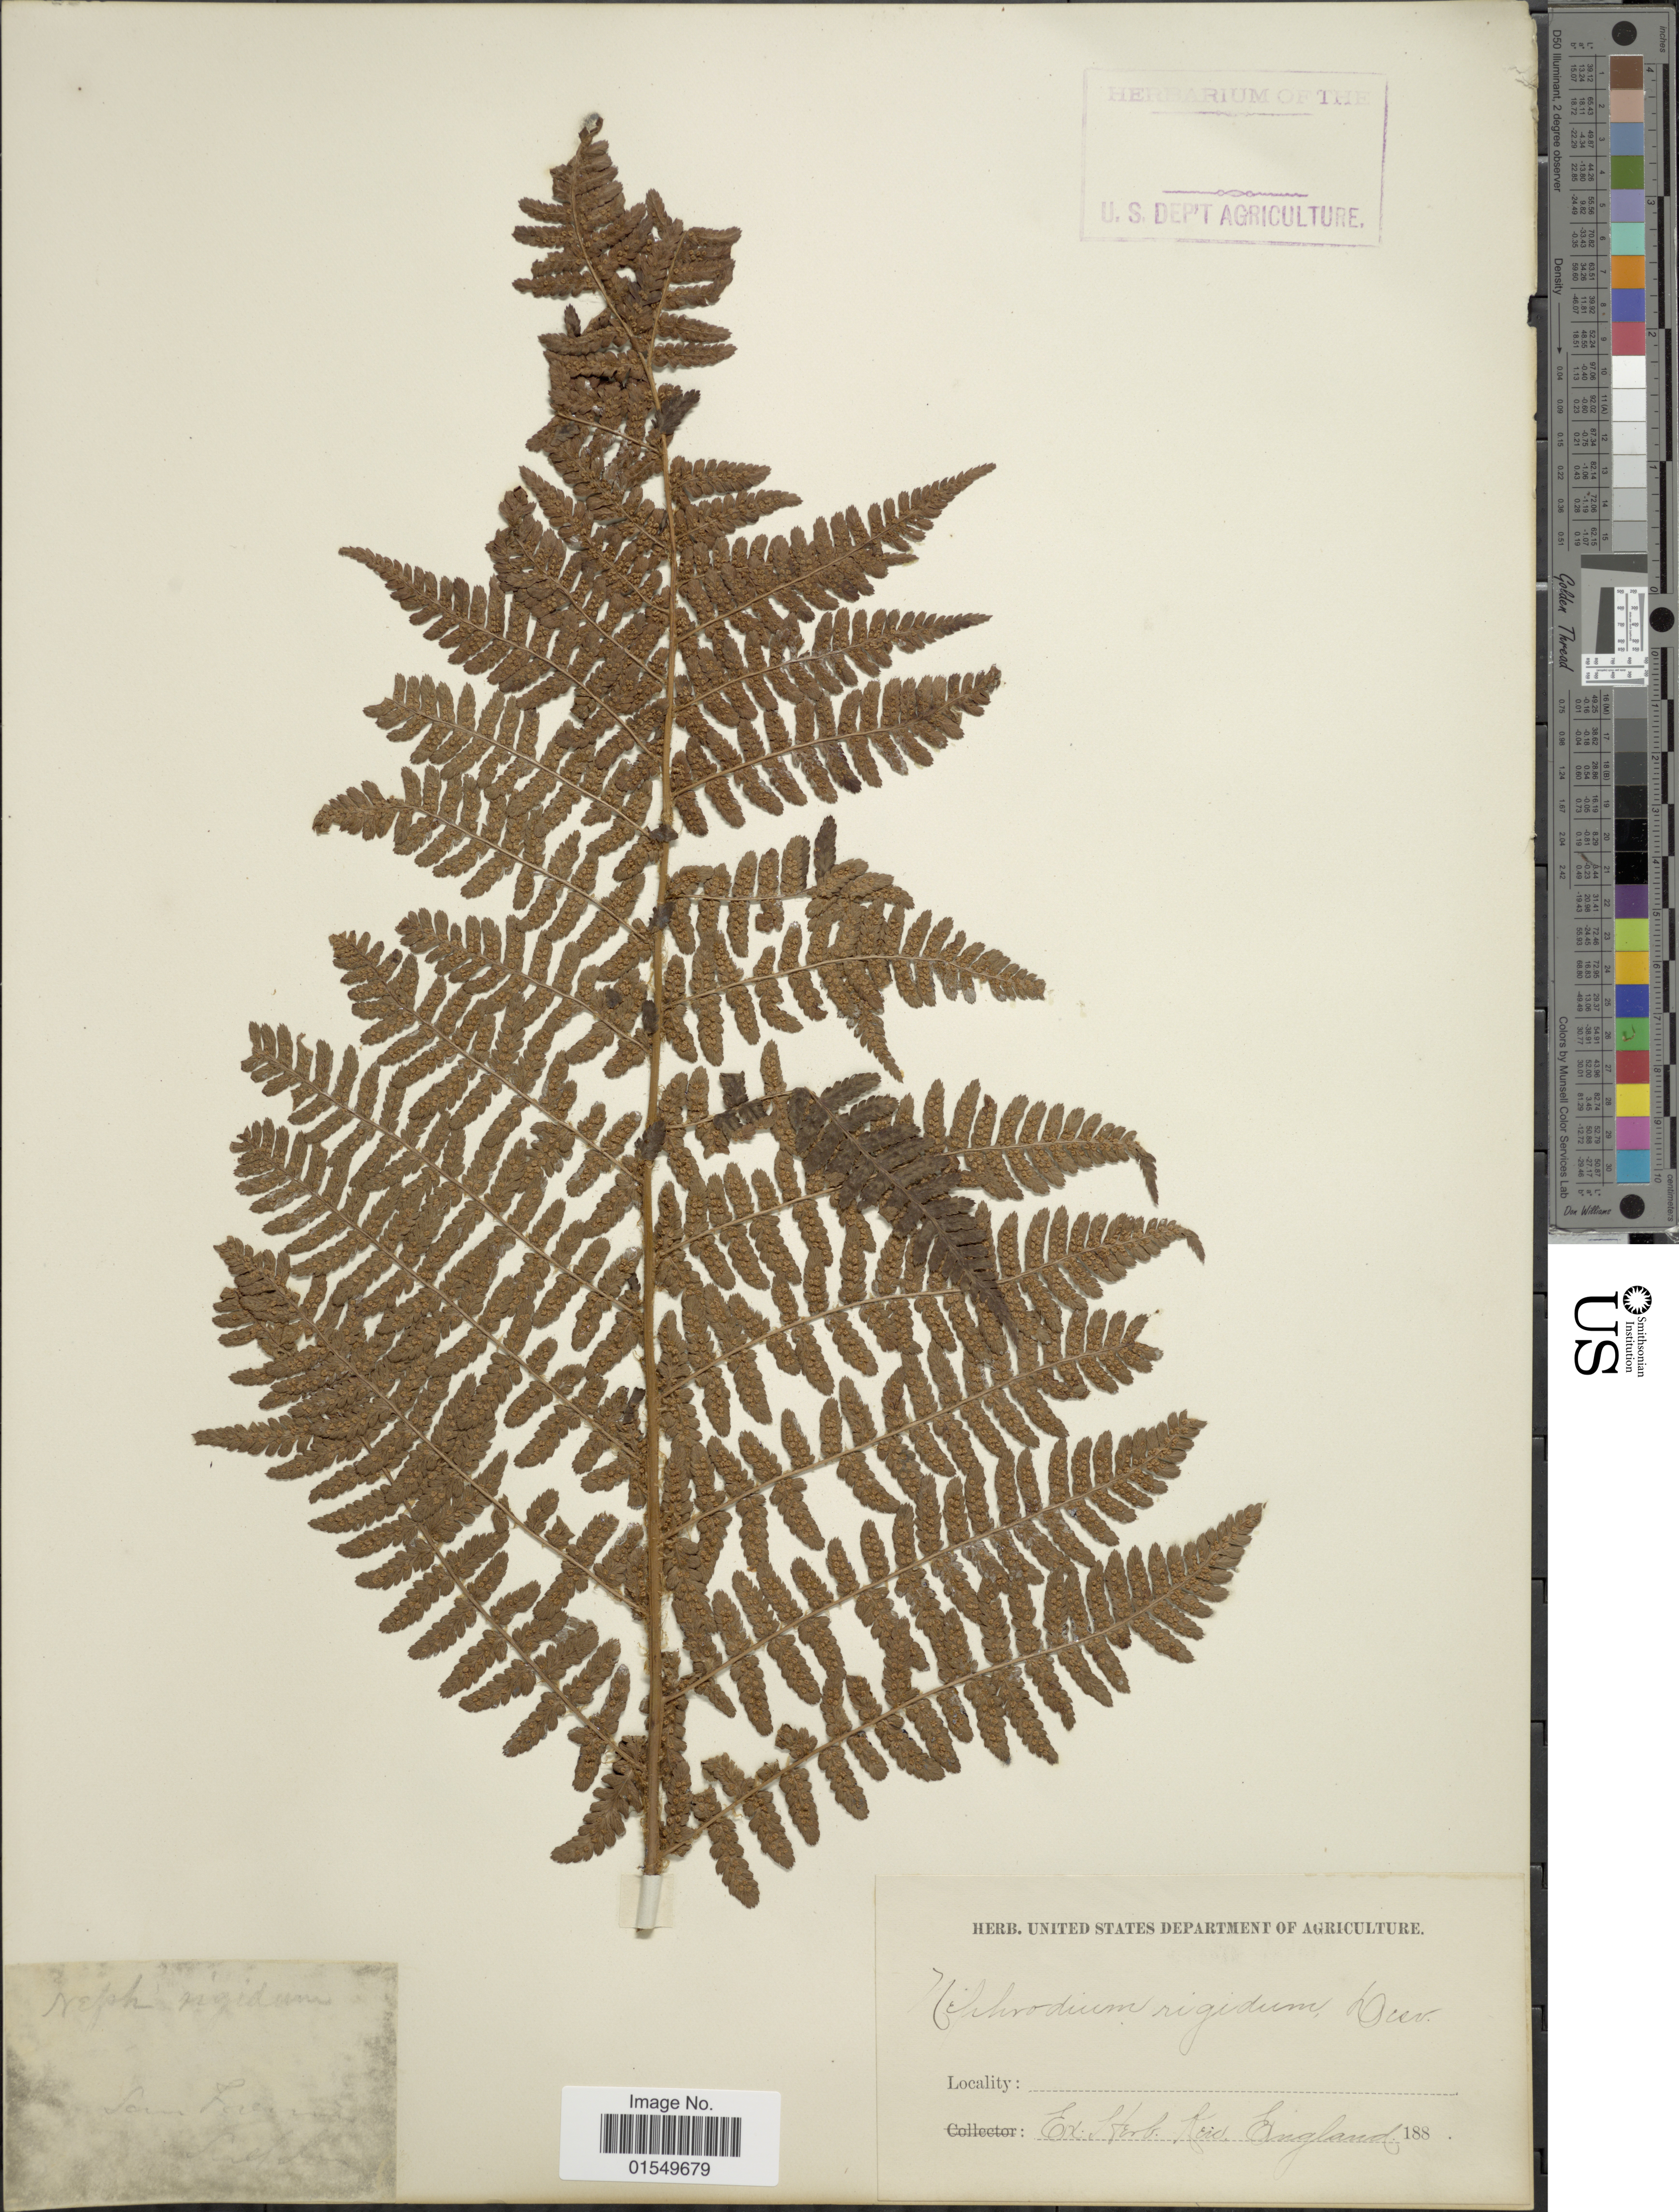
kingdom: Plantae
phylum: Tracheophyta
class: Polypodiopsida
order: Polypodiales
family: Dryopteridaceae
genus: Dryopteris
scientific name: Dryopteris arguta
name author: (Kaulf.) Maxon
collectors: ex Herb. Kew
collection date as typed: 188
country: Costa Rica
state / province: Alajuela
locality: San [illegible text]